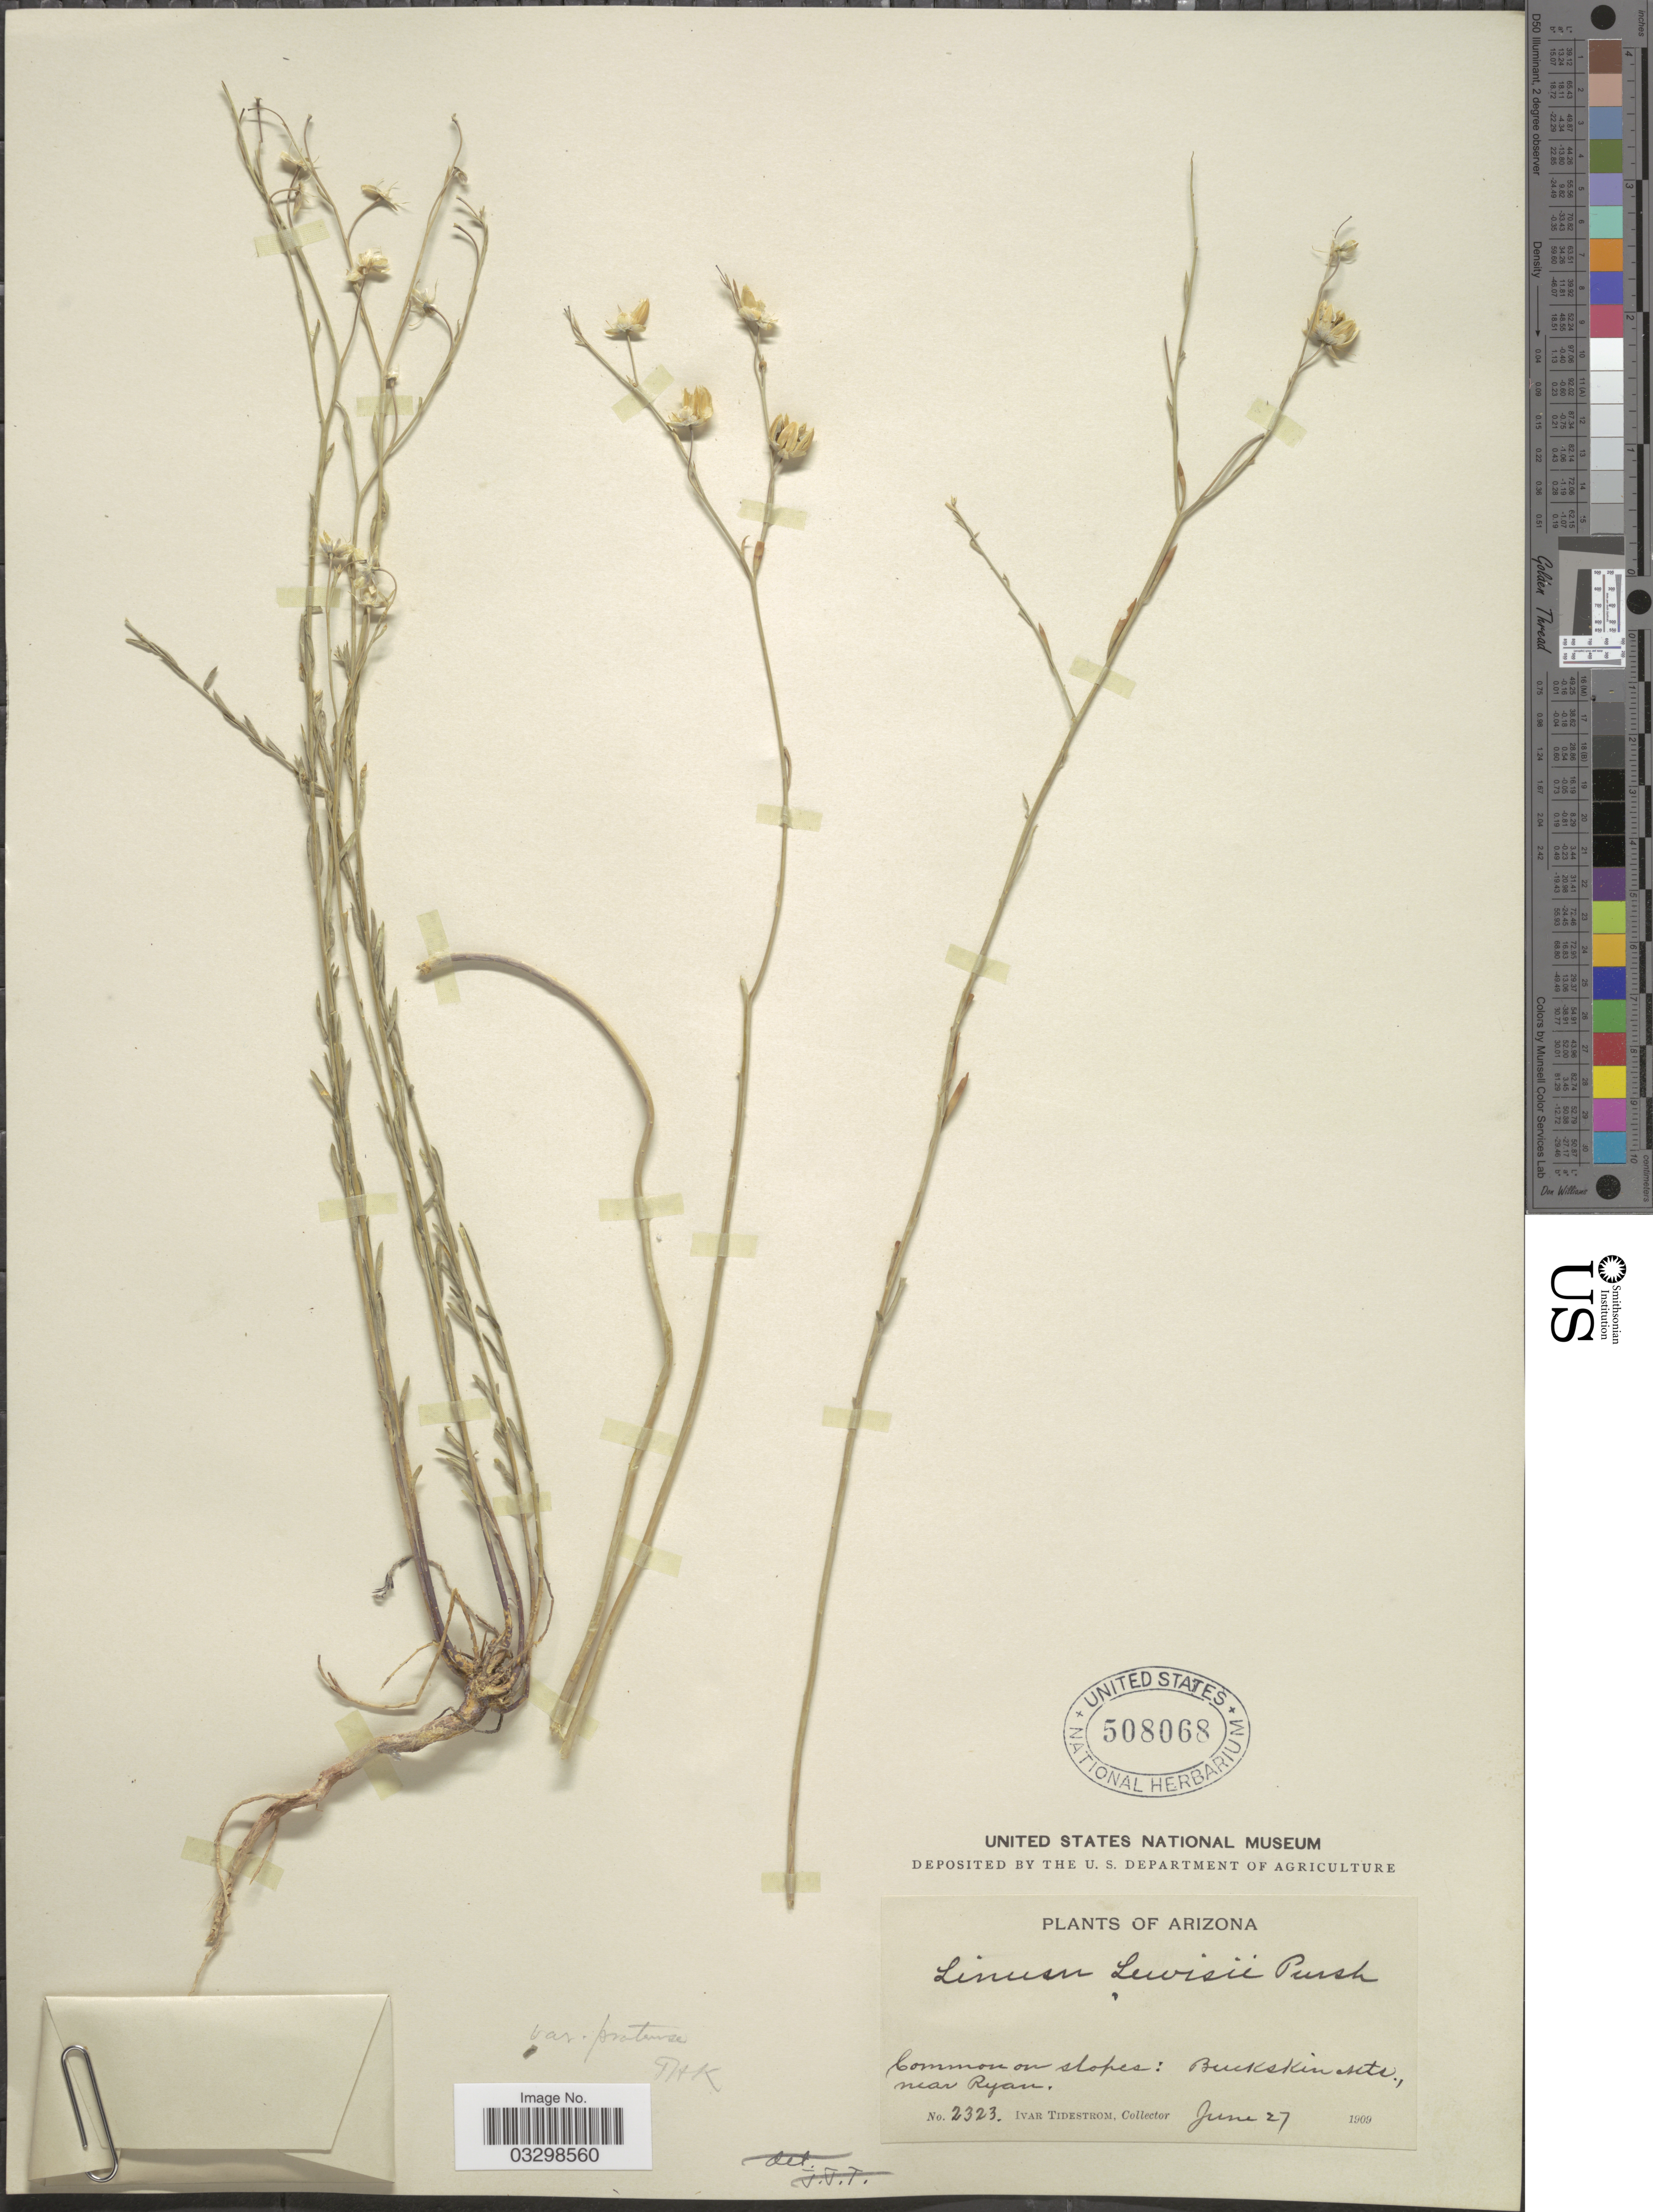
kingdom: Plantae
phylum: Tracheophyta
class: Magnoliopsida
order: Malpighiales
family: Linaceae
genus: Linum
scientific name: Linum lewisii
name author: Pursh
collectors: I. F. Tidestrom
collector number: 2323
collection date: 1909-06-27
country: United States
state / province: Arizona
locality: Buckskin Mts., near Ryan.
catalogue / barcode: US 508068